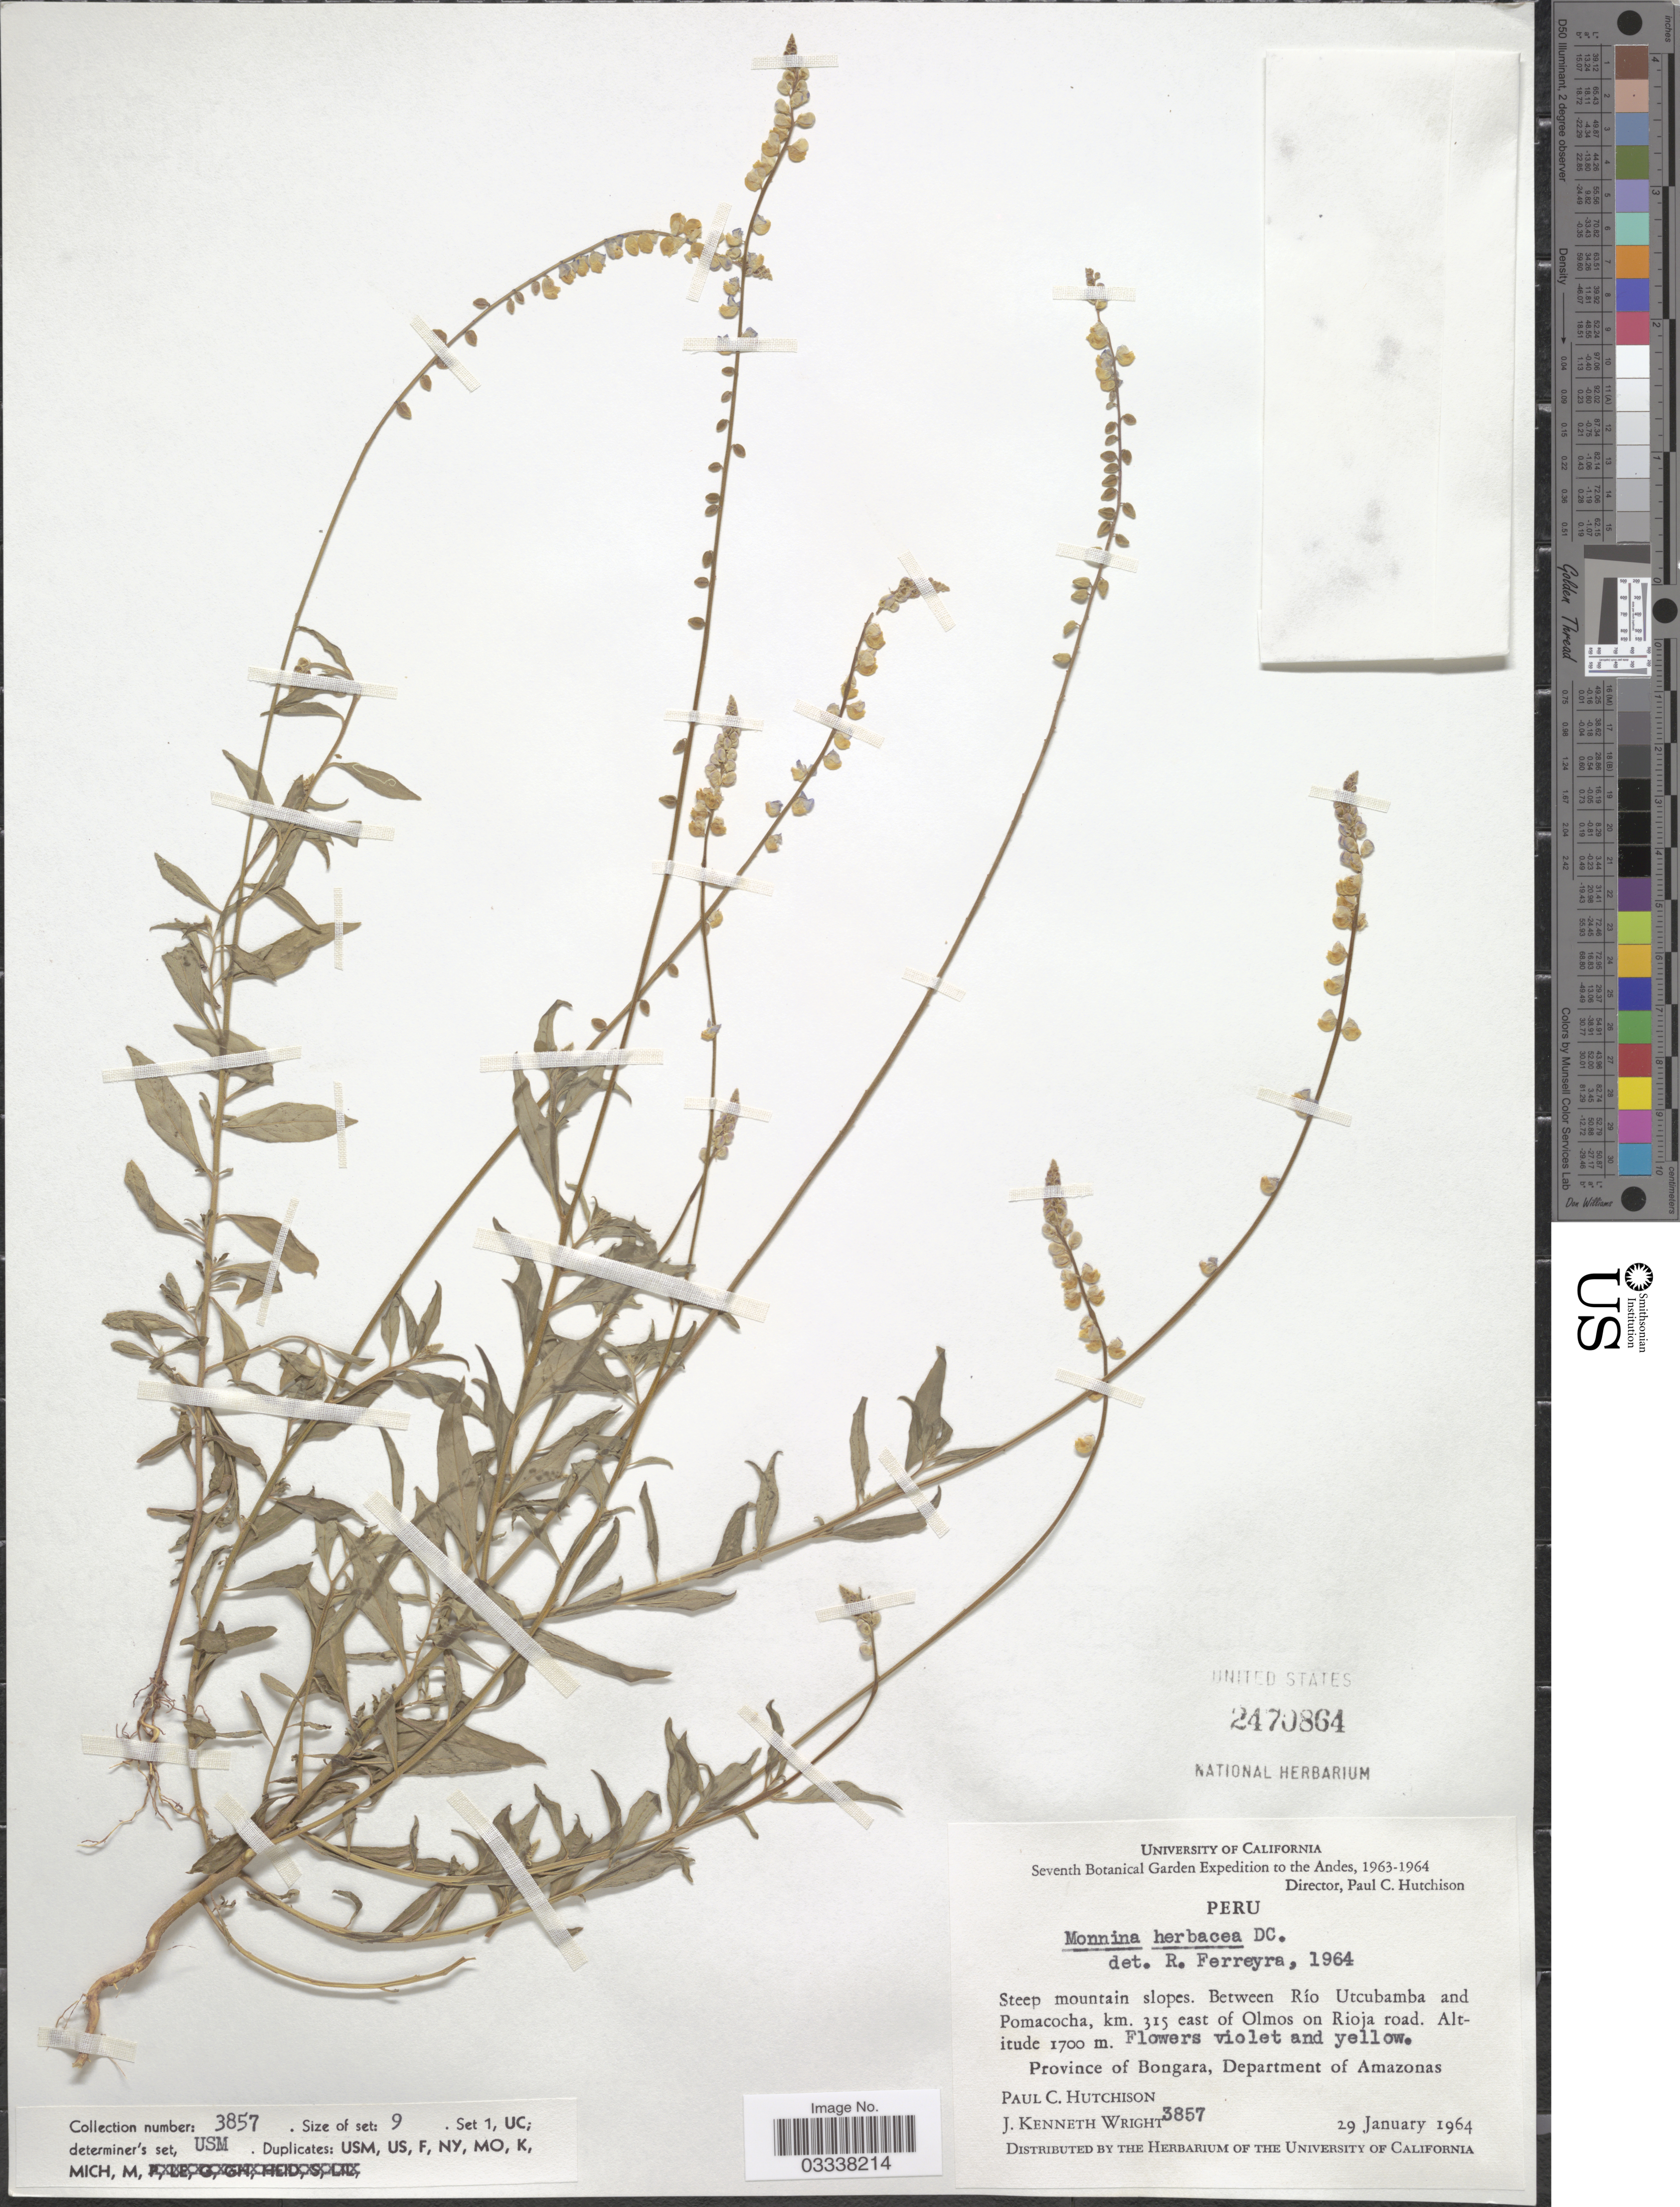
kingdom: Plantae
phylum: Tracheophyta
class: Magnoliopsida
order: Fabales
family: Polygalaceae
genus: Monnina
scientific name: Monnina herbacea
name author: DC.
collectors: P. C. Hutchison & J. K. Wright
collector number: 3857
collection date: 1964-01-29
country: Peru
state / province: Amazonas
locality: Andes. Steep mountain slopes. Between Río Utcubamba and Pomacocha, km. 315 east of Olmos on Rioja road. Province of Bongara, Department of Amazonas.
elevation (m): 1700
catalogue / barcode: US 2470864